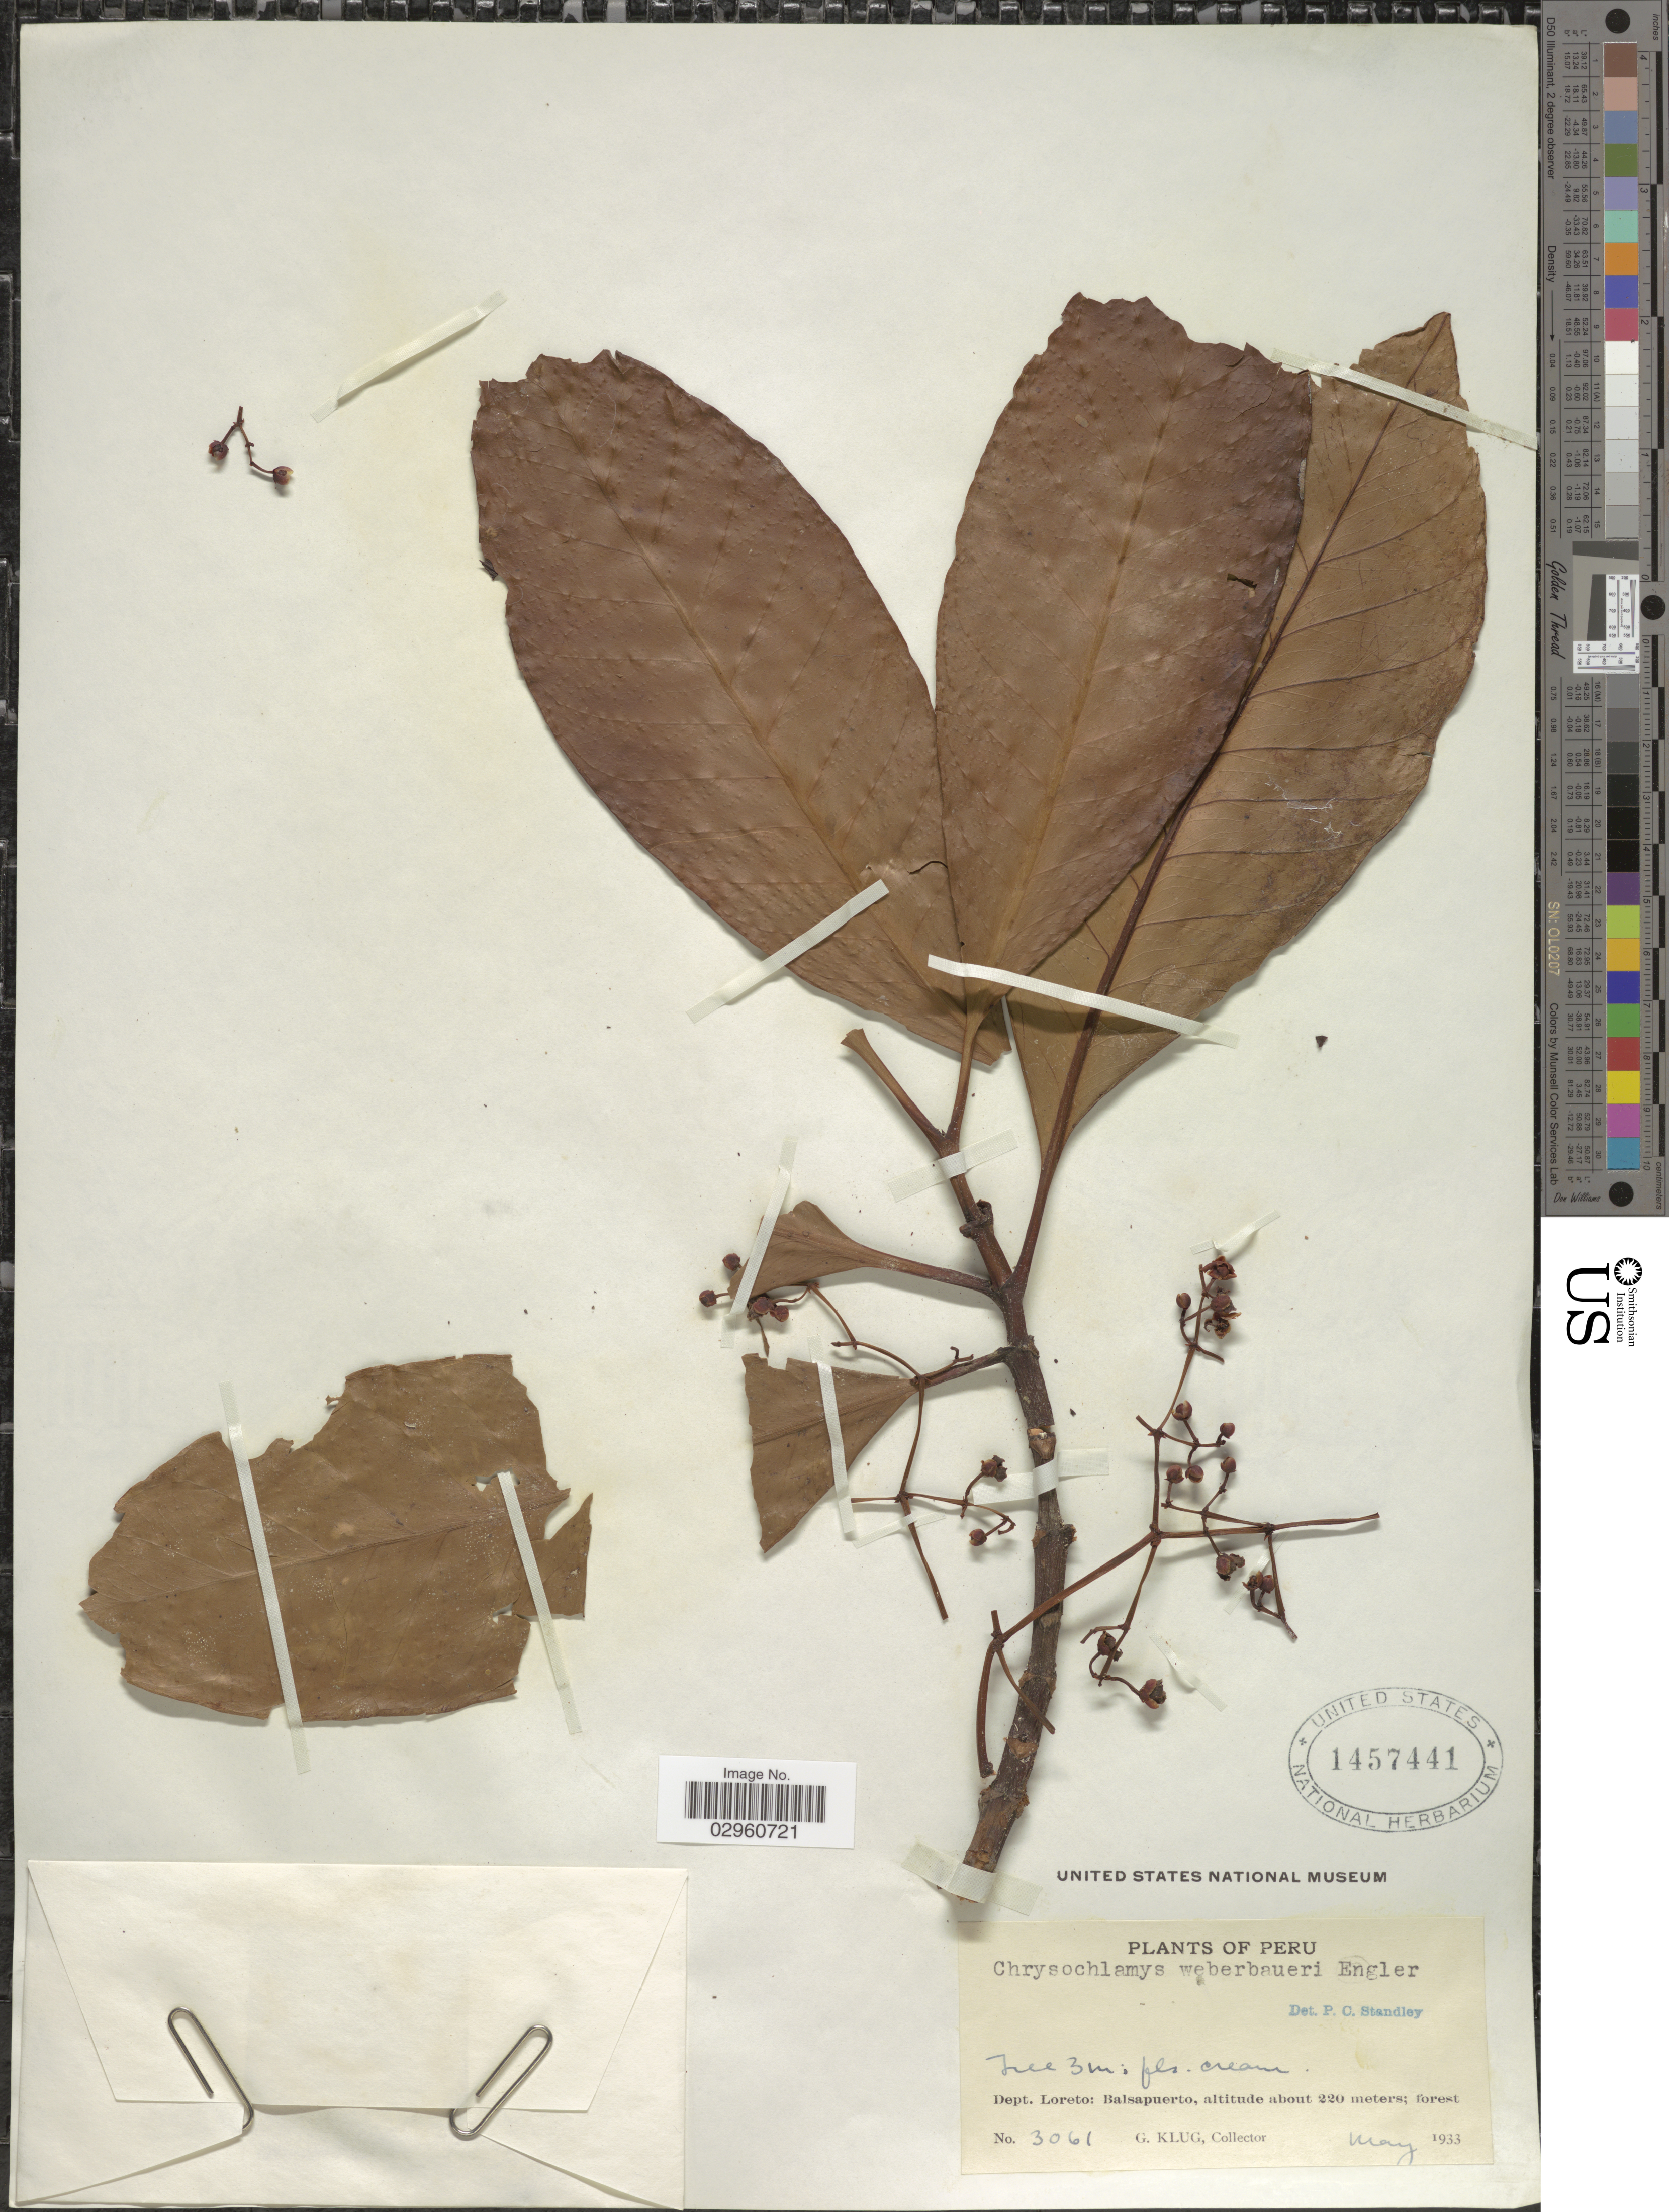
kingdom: Plantae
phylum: Tracheophyta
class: Magnoliopsida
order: Malpighiales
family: Clusiaceae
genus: Chrysochlamys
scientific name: Chrysochlamys weberbaueri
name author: Engl.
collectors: G. Klug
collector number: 3061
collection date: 1933-05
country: Peru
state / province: Loreto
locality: Dept. Loreto: Balsapuerto.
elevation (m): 220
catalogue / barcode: US 1457441